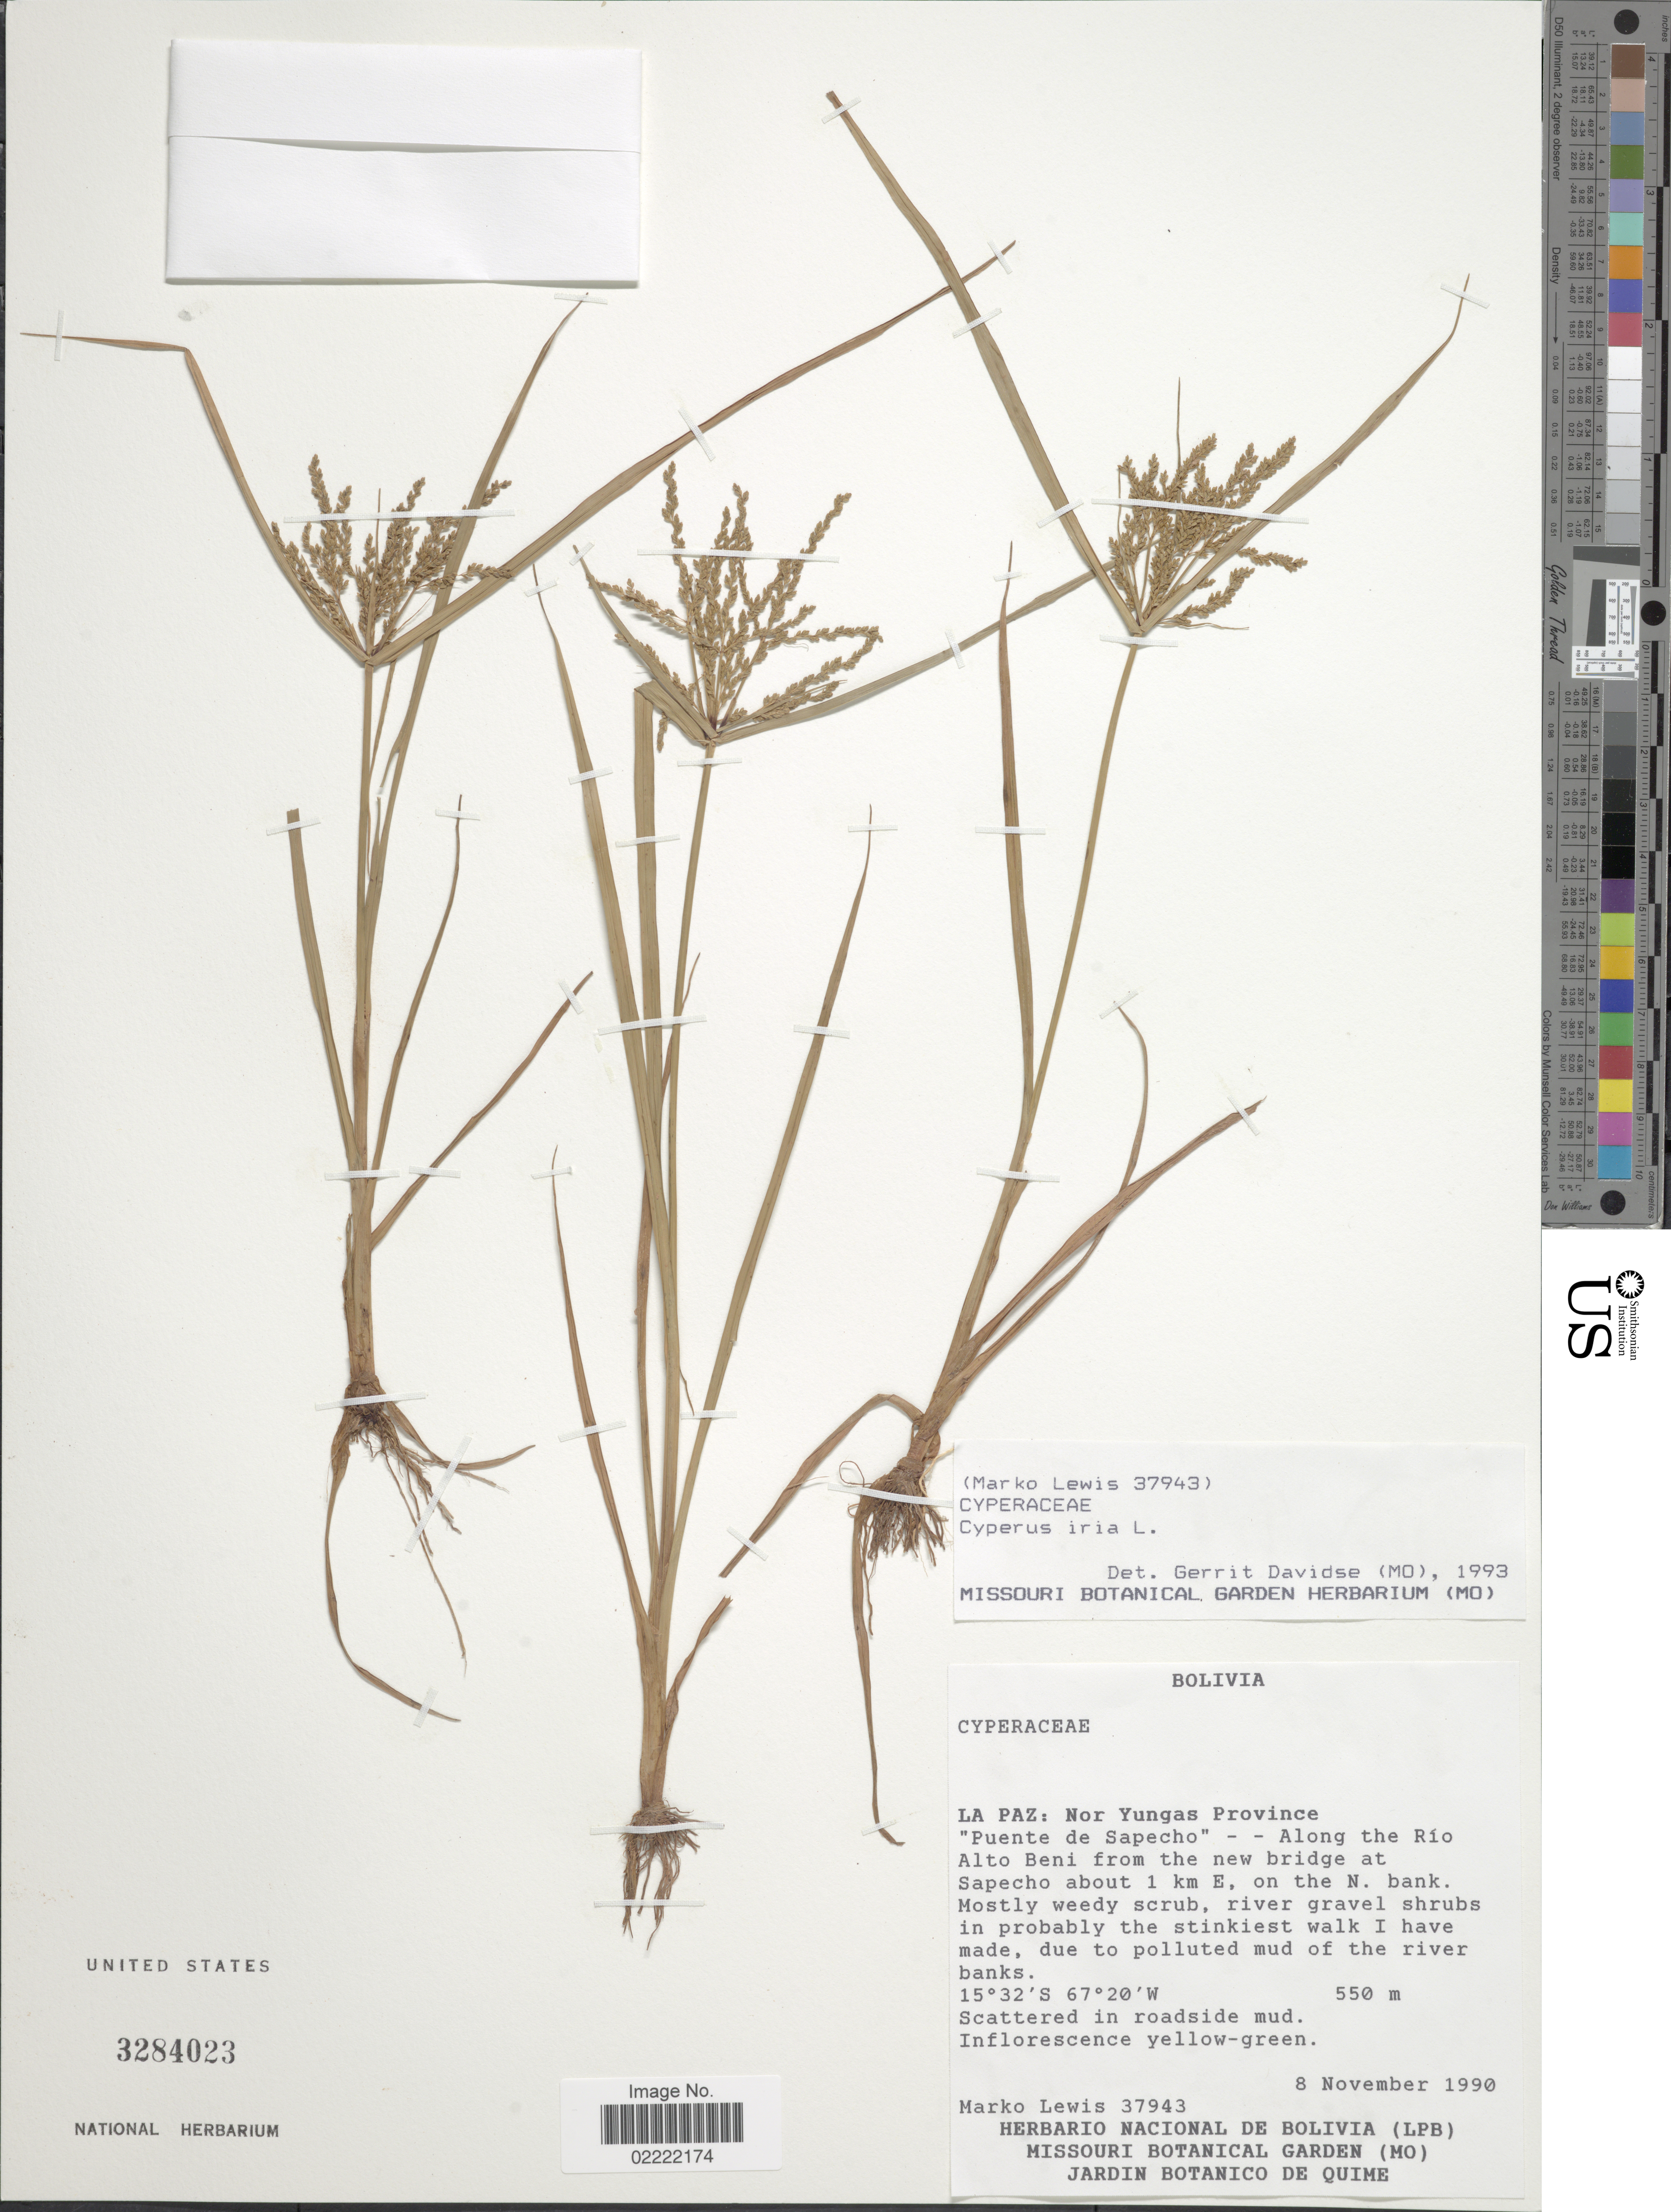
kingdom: Plantae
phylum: Tracheophyta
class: Liliopsida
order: Poales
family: Cyperaceae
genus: Cyperus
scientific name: Cyperus iria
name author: L.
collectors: M. A. Lewis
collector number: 37943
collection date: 1990-11-08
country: Bolivia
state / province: La Paz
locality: Nor Yungas Province ''Puente de Sapecho' - - Along the Río Alto Beni from the new bridge at Sapecho about 1 km E, on the N. bank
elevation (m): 550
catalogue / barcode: US 3284023